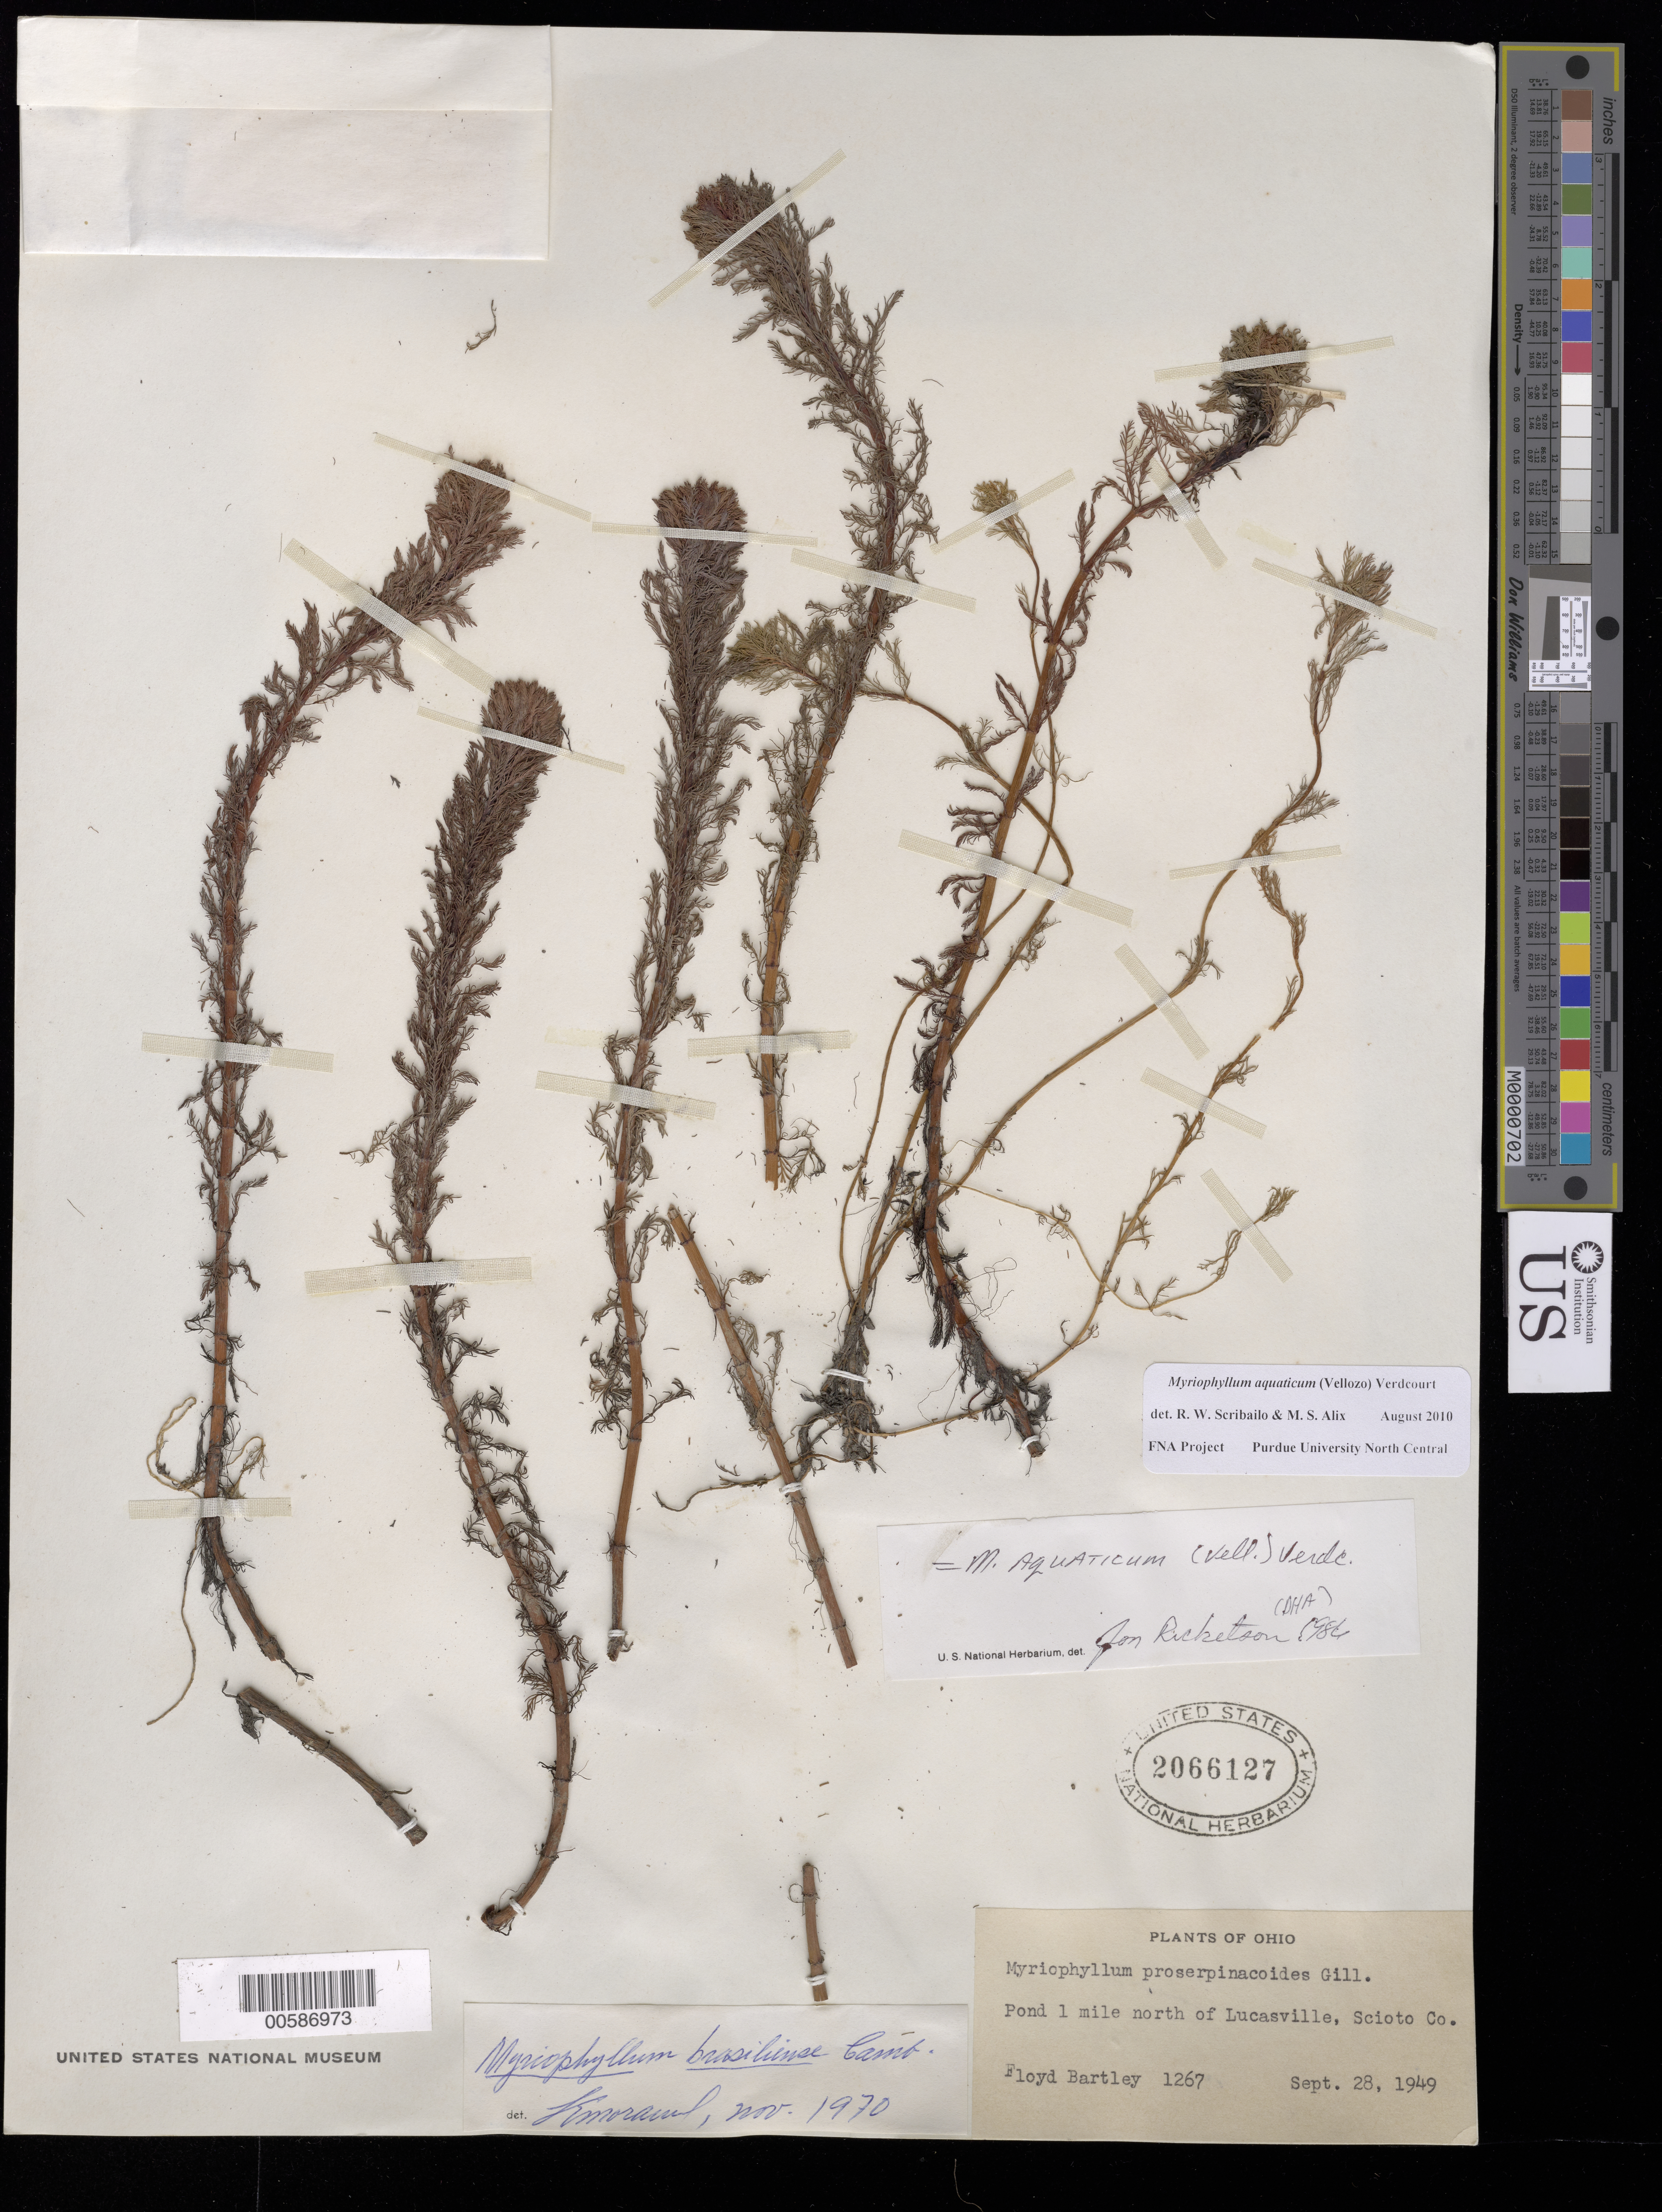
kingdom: Plantae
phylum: Tracheophyta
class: Magnoliopsida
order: Saxifragales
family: Haloragaceae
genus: Myriophyllum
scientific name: Myriophyllum aquaticum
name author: (Vell.) Verdc.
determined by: Scribailo, R. W.; Alix, M. S.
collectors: F. Bartley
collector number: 1267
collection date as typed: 28 Sep 1949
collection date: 1949-09-28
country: United States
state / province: Ohio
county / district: Scioto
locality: N of Lucasville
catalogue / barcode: US 266127